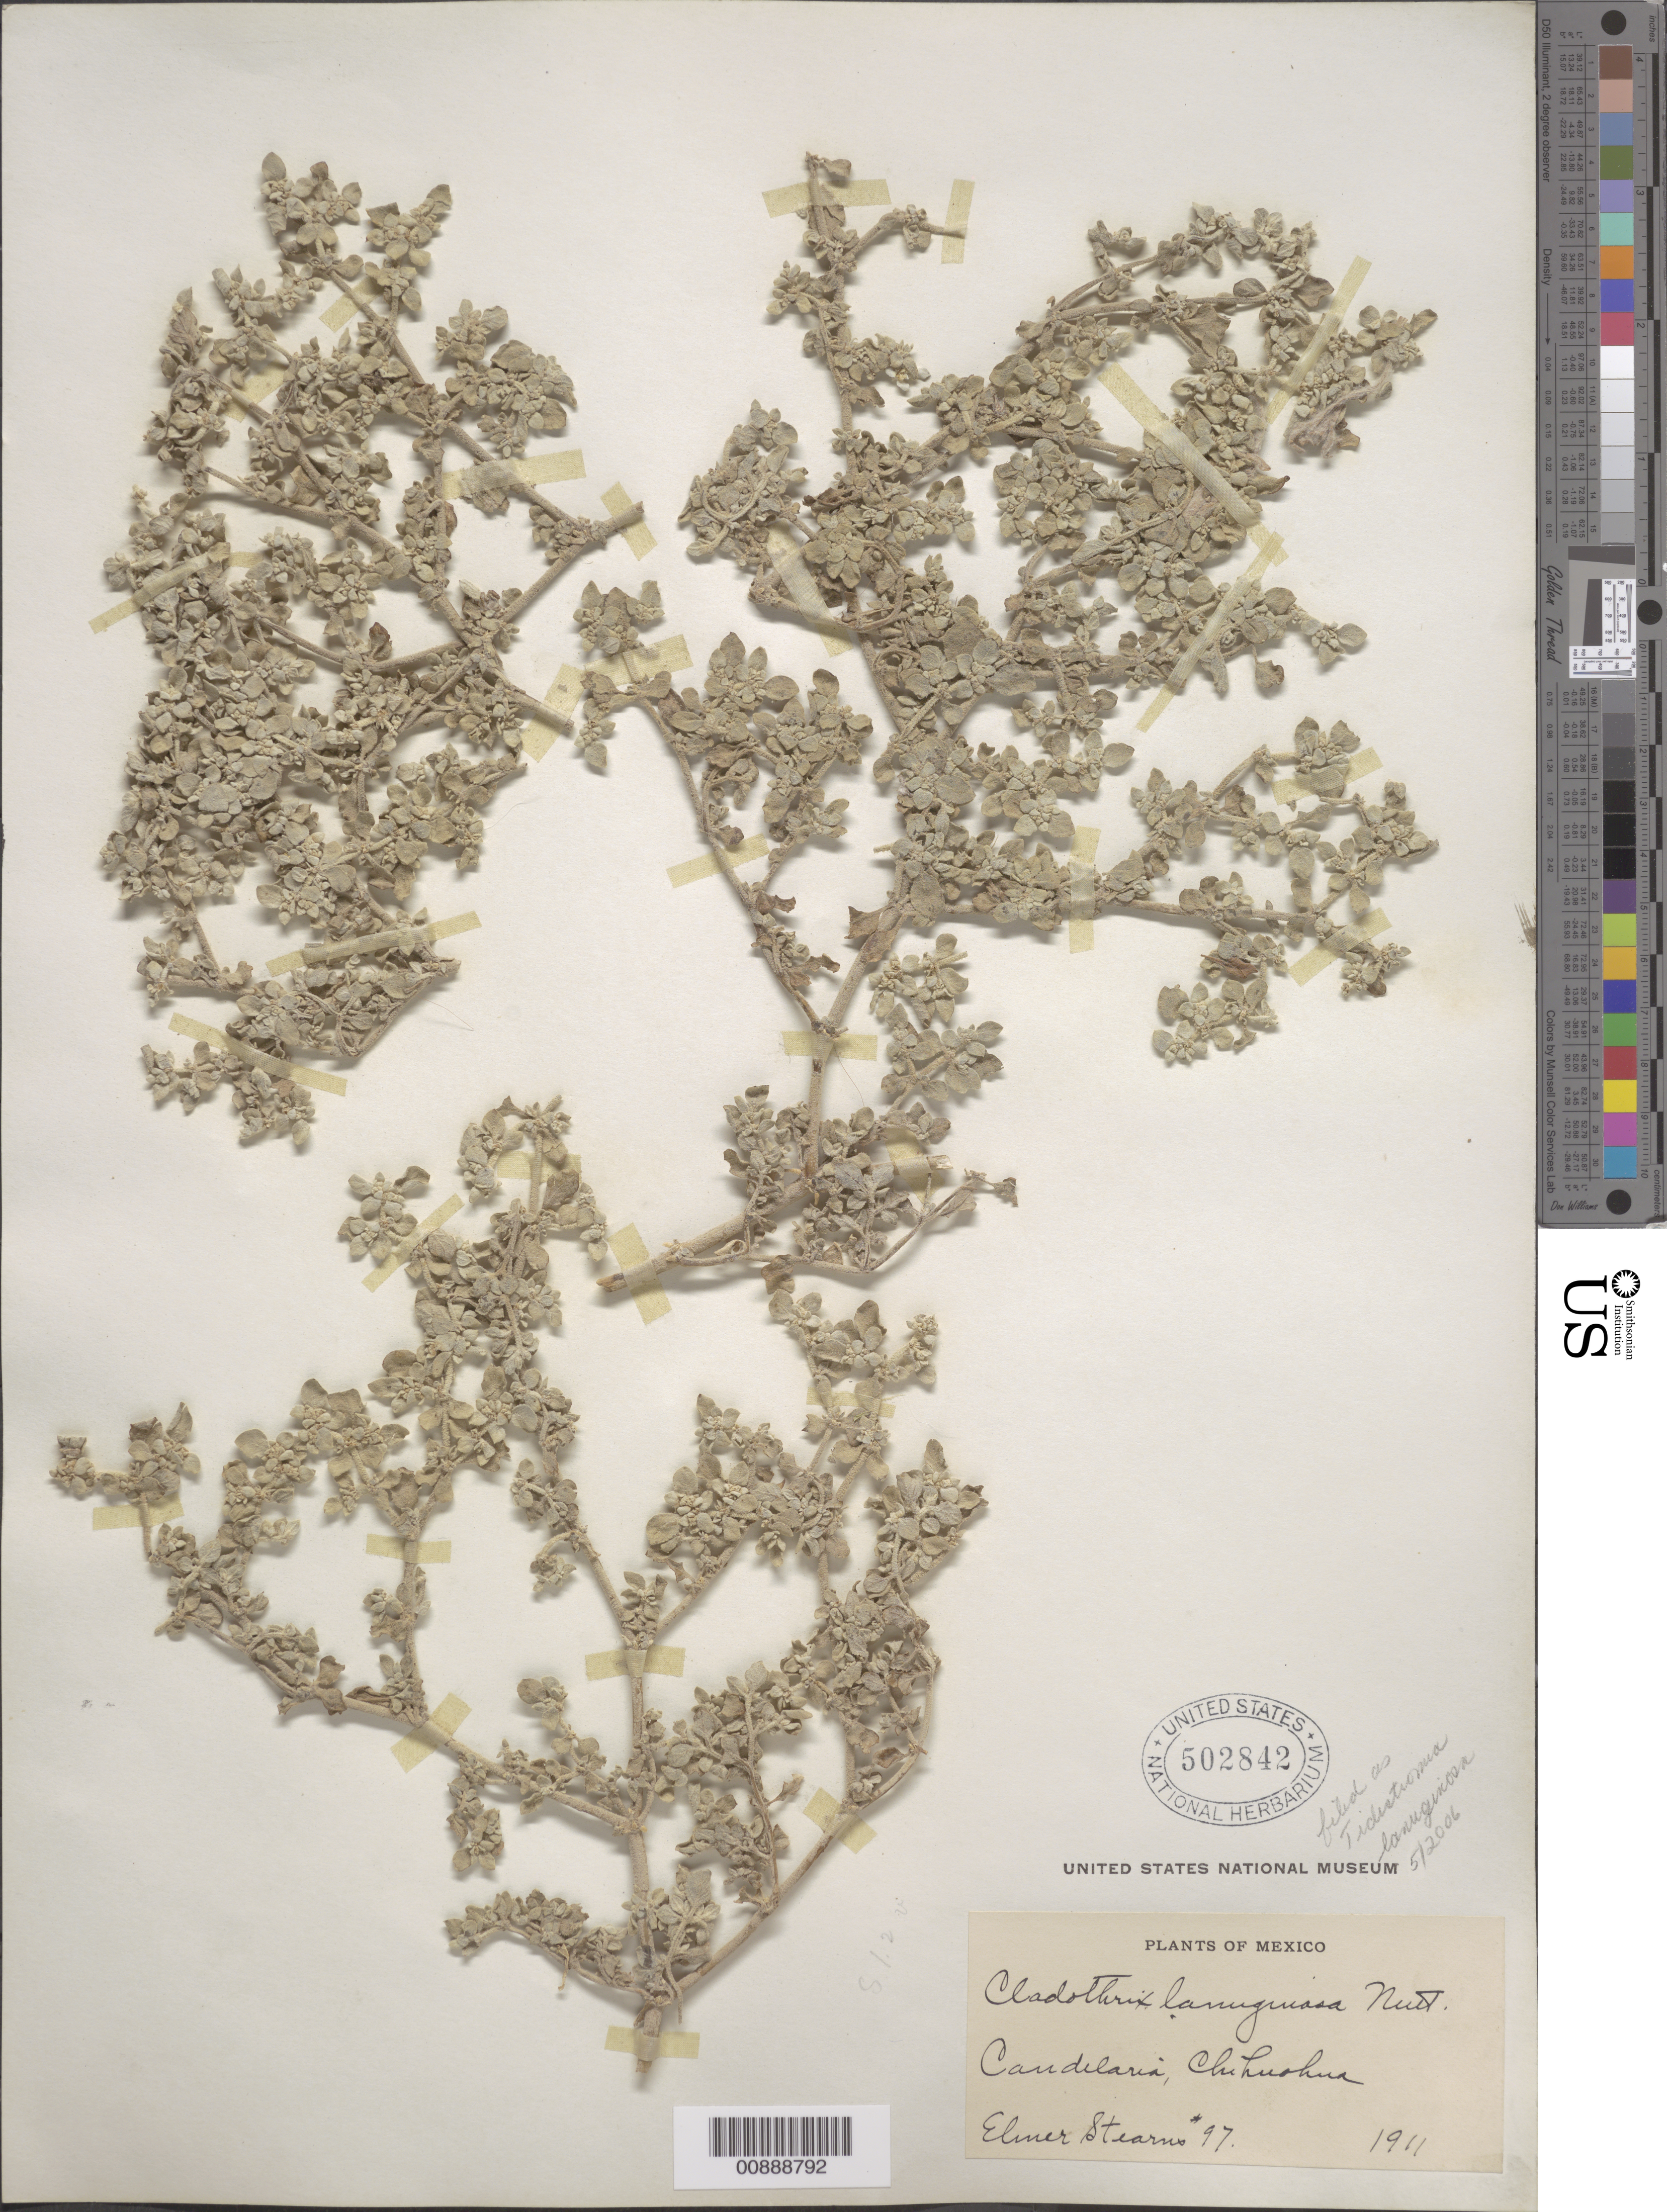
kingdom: Plantae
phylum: Tracheophyta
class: Magnoliopsida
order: Caryophyllales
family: Amaranthaceae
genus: Tidestromia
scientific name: Tidestromia lanuginosa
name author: (Nutt.) Standl.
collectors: E. Stearns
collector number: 97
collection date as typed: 1911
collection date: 1911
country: Mexico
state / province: Chihuahua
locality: Candelaria, Chihuahua.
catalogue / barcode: US 502842